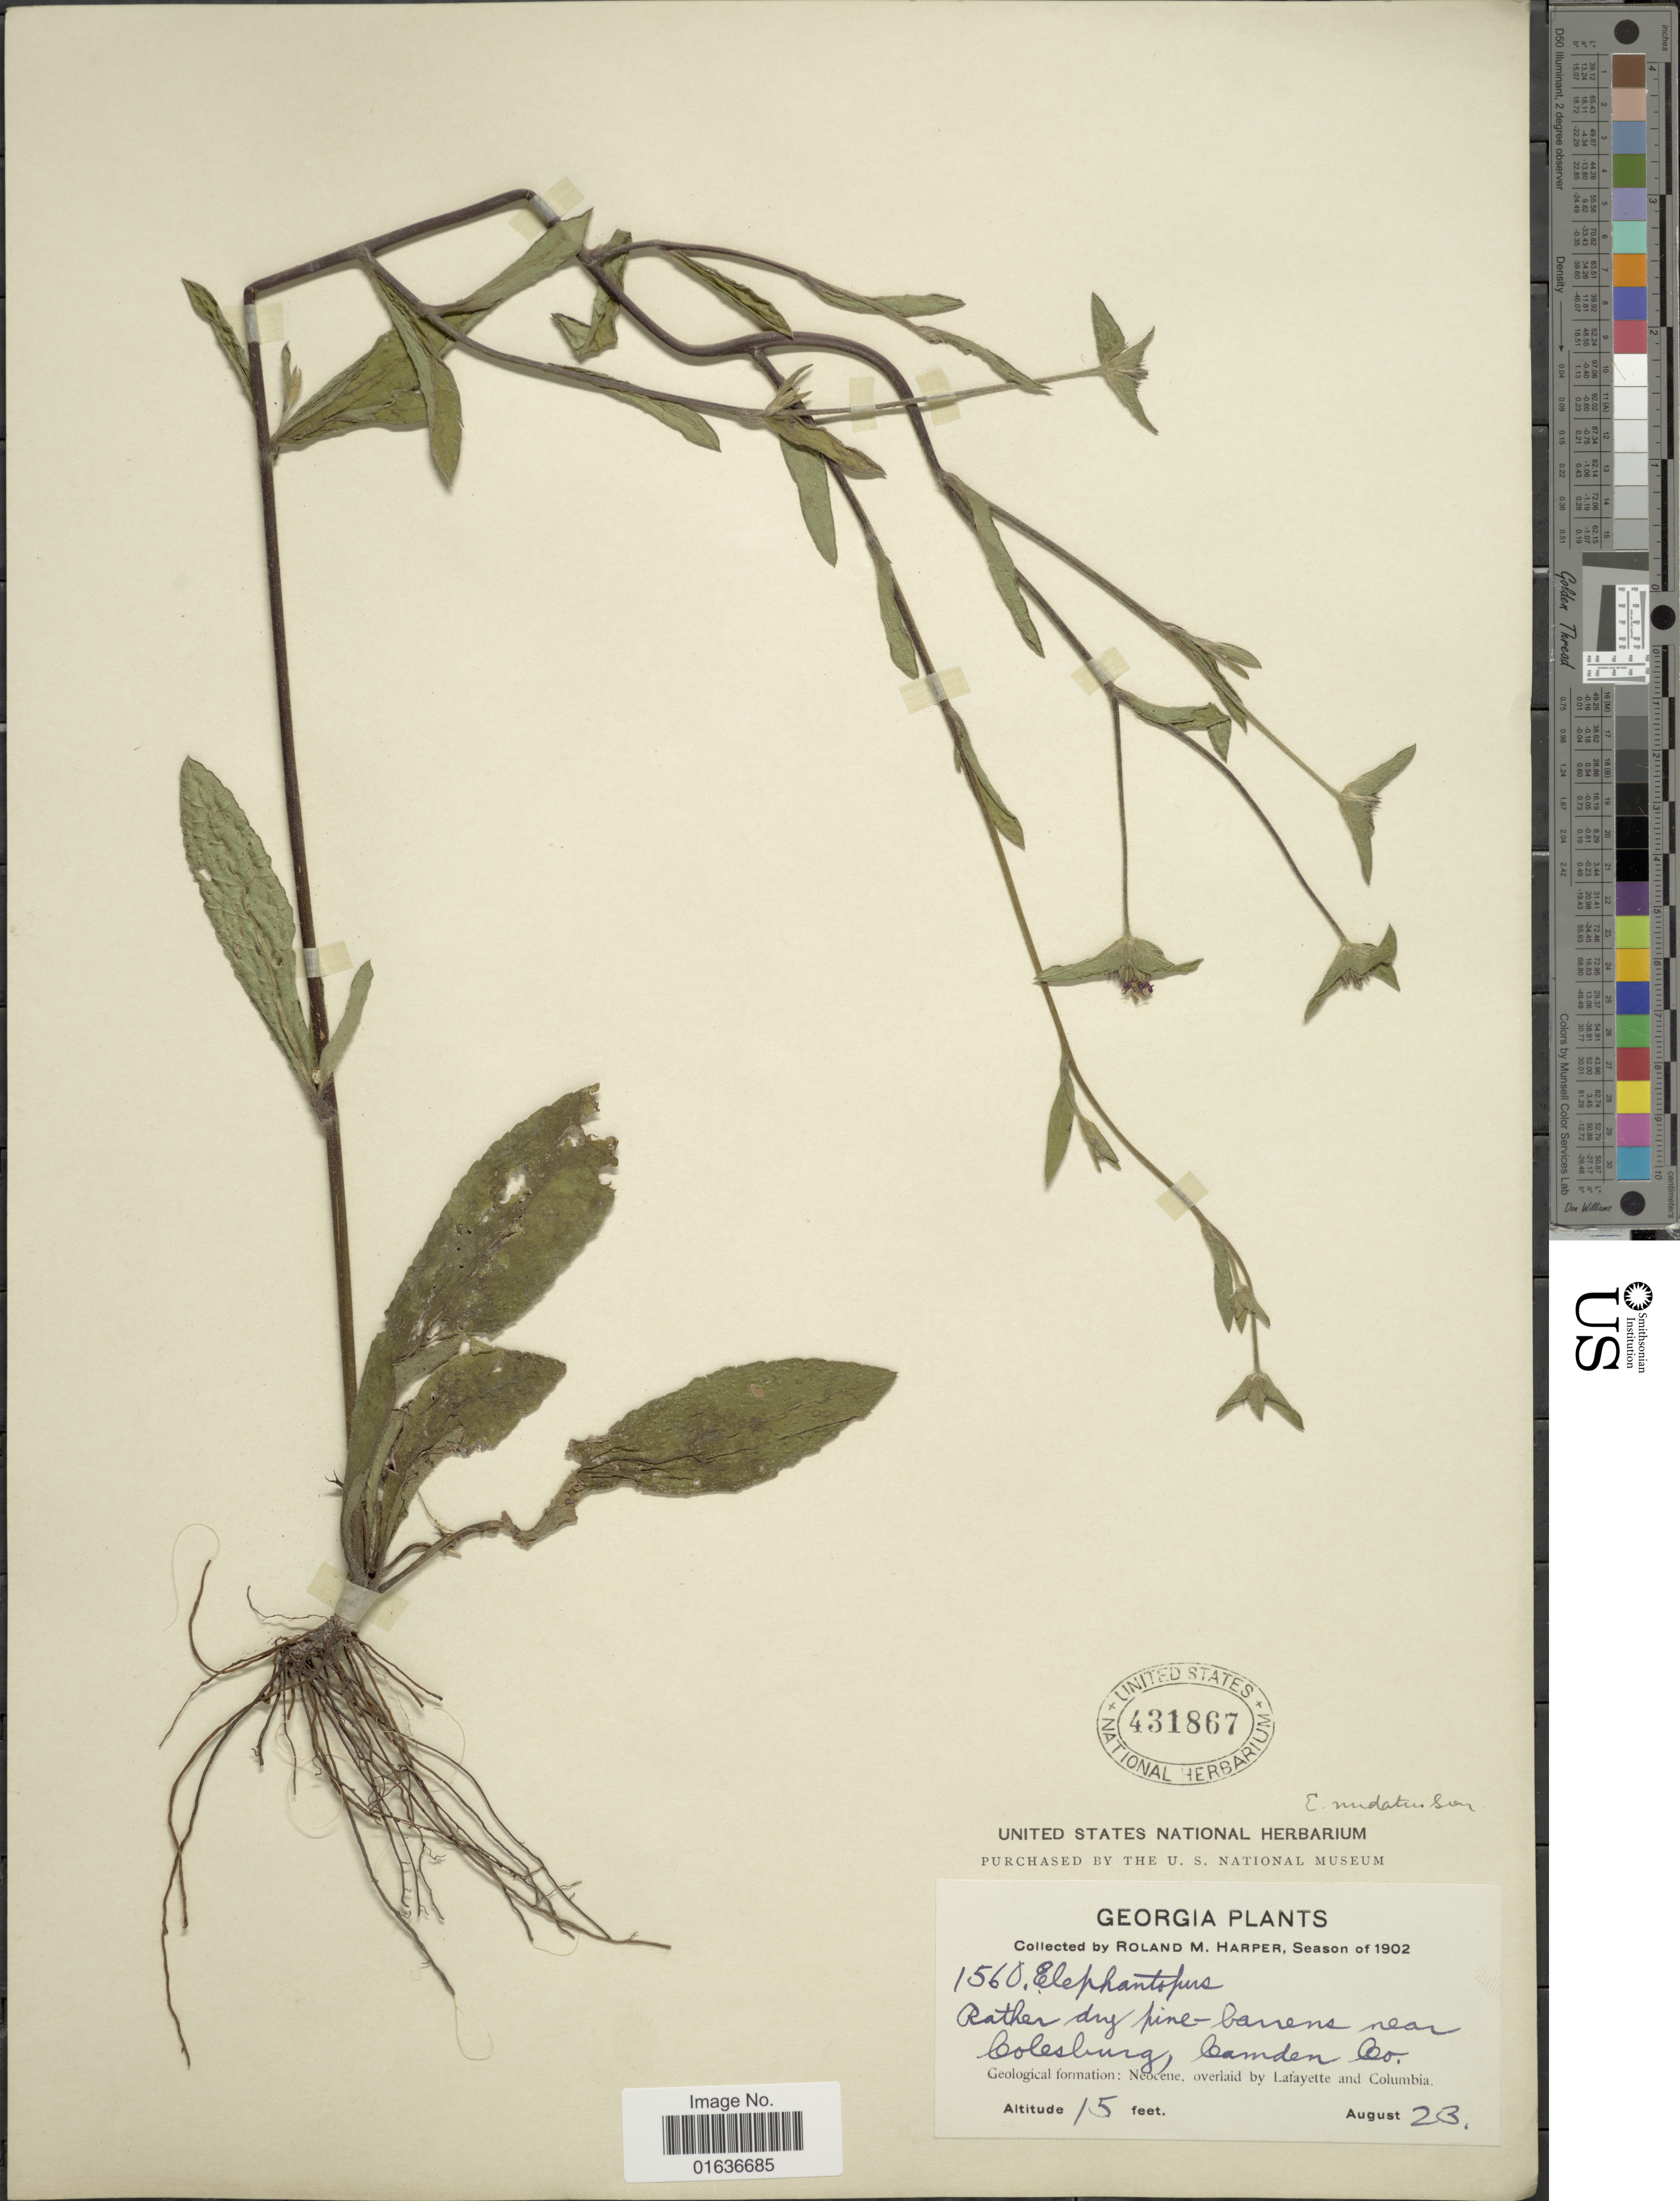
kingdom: Plantae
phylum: Tracheophyta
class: Magnoliopsida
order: Asterales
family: Asteraceae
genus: Elephantopus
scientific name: Elephantopus nudatus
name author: A. Gray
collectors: R. M. Harper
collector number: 1560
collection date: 1902-08-23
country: United States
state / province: Georgia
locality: Rather dry pine-barrens neaer Colesburgm Camden Co. Geological formation: Neocene, overlaid by Lafayette and Columbia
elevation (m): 5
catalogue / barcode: US 431867